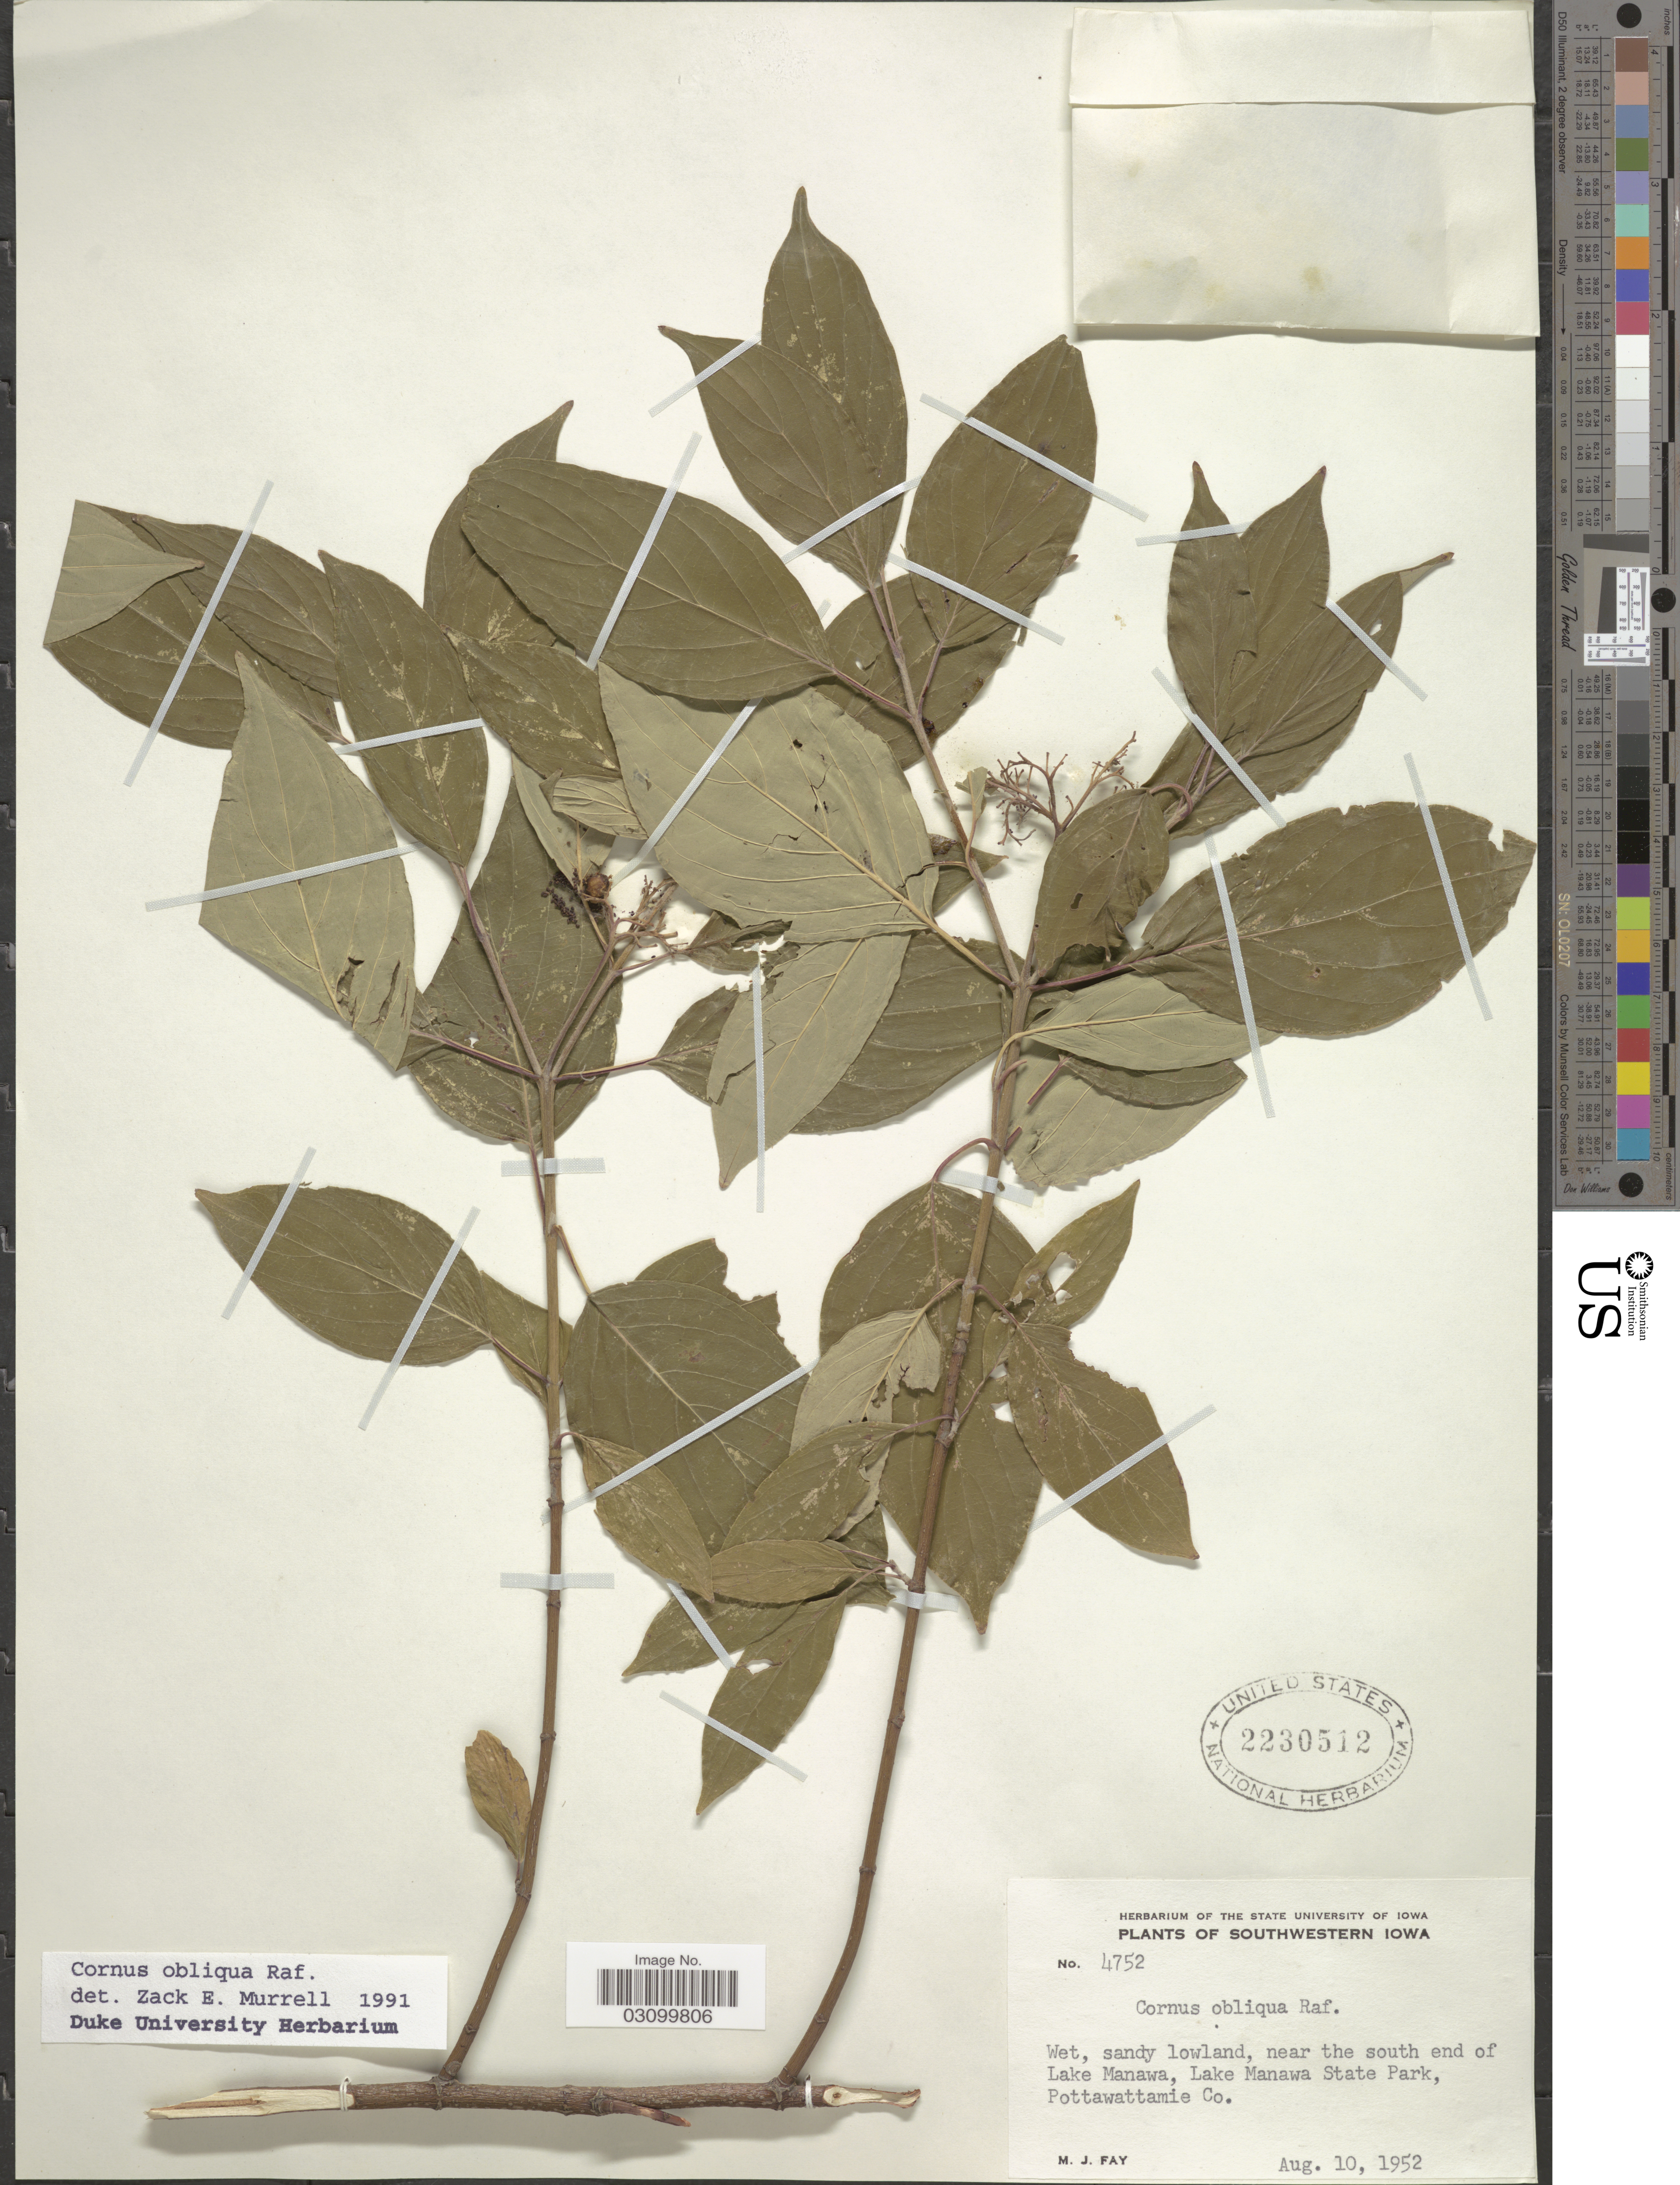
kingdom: Plantae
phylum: Tracheophyta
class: Magnoliopsida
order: Cornales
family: Cornaceae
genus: Cornus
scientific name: Cornus obliqua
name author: Raf.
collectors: M. Fay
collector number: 4752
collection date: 1952-08-10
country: United States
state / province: Iowa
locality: Southwestern Iowa. Near the south end of Lake Manawa, Lake Manawa State Park, Pottawattamie Co.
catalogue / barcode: US 2230512